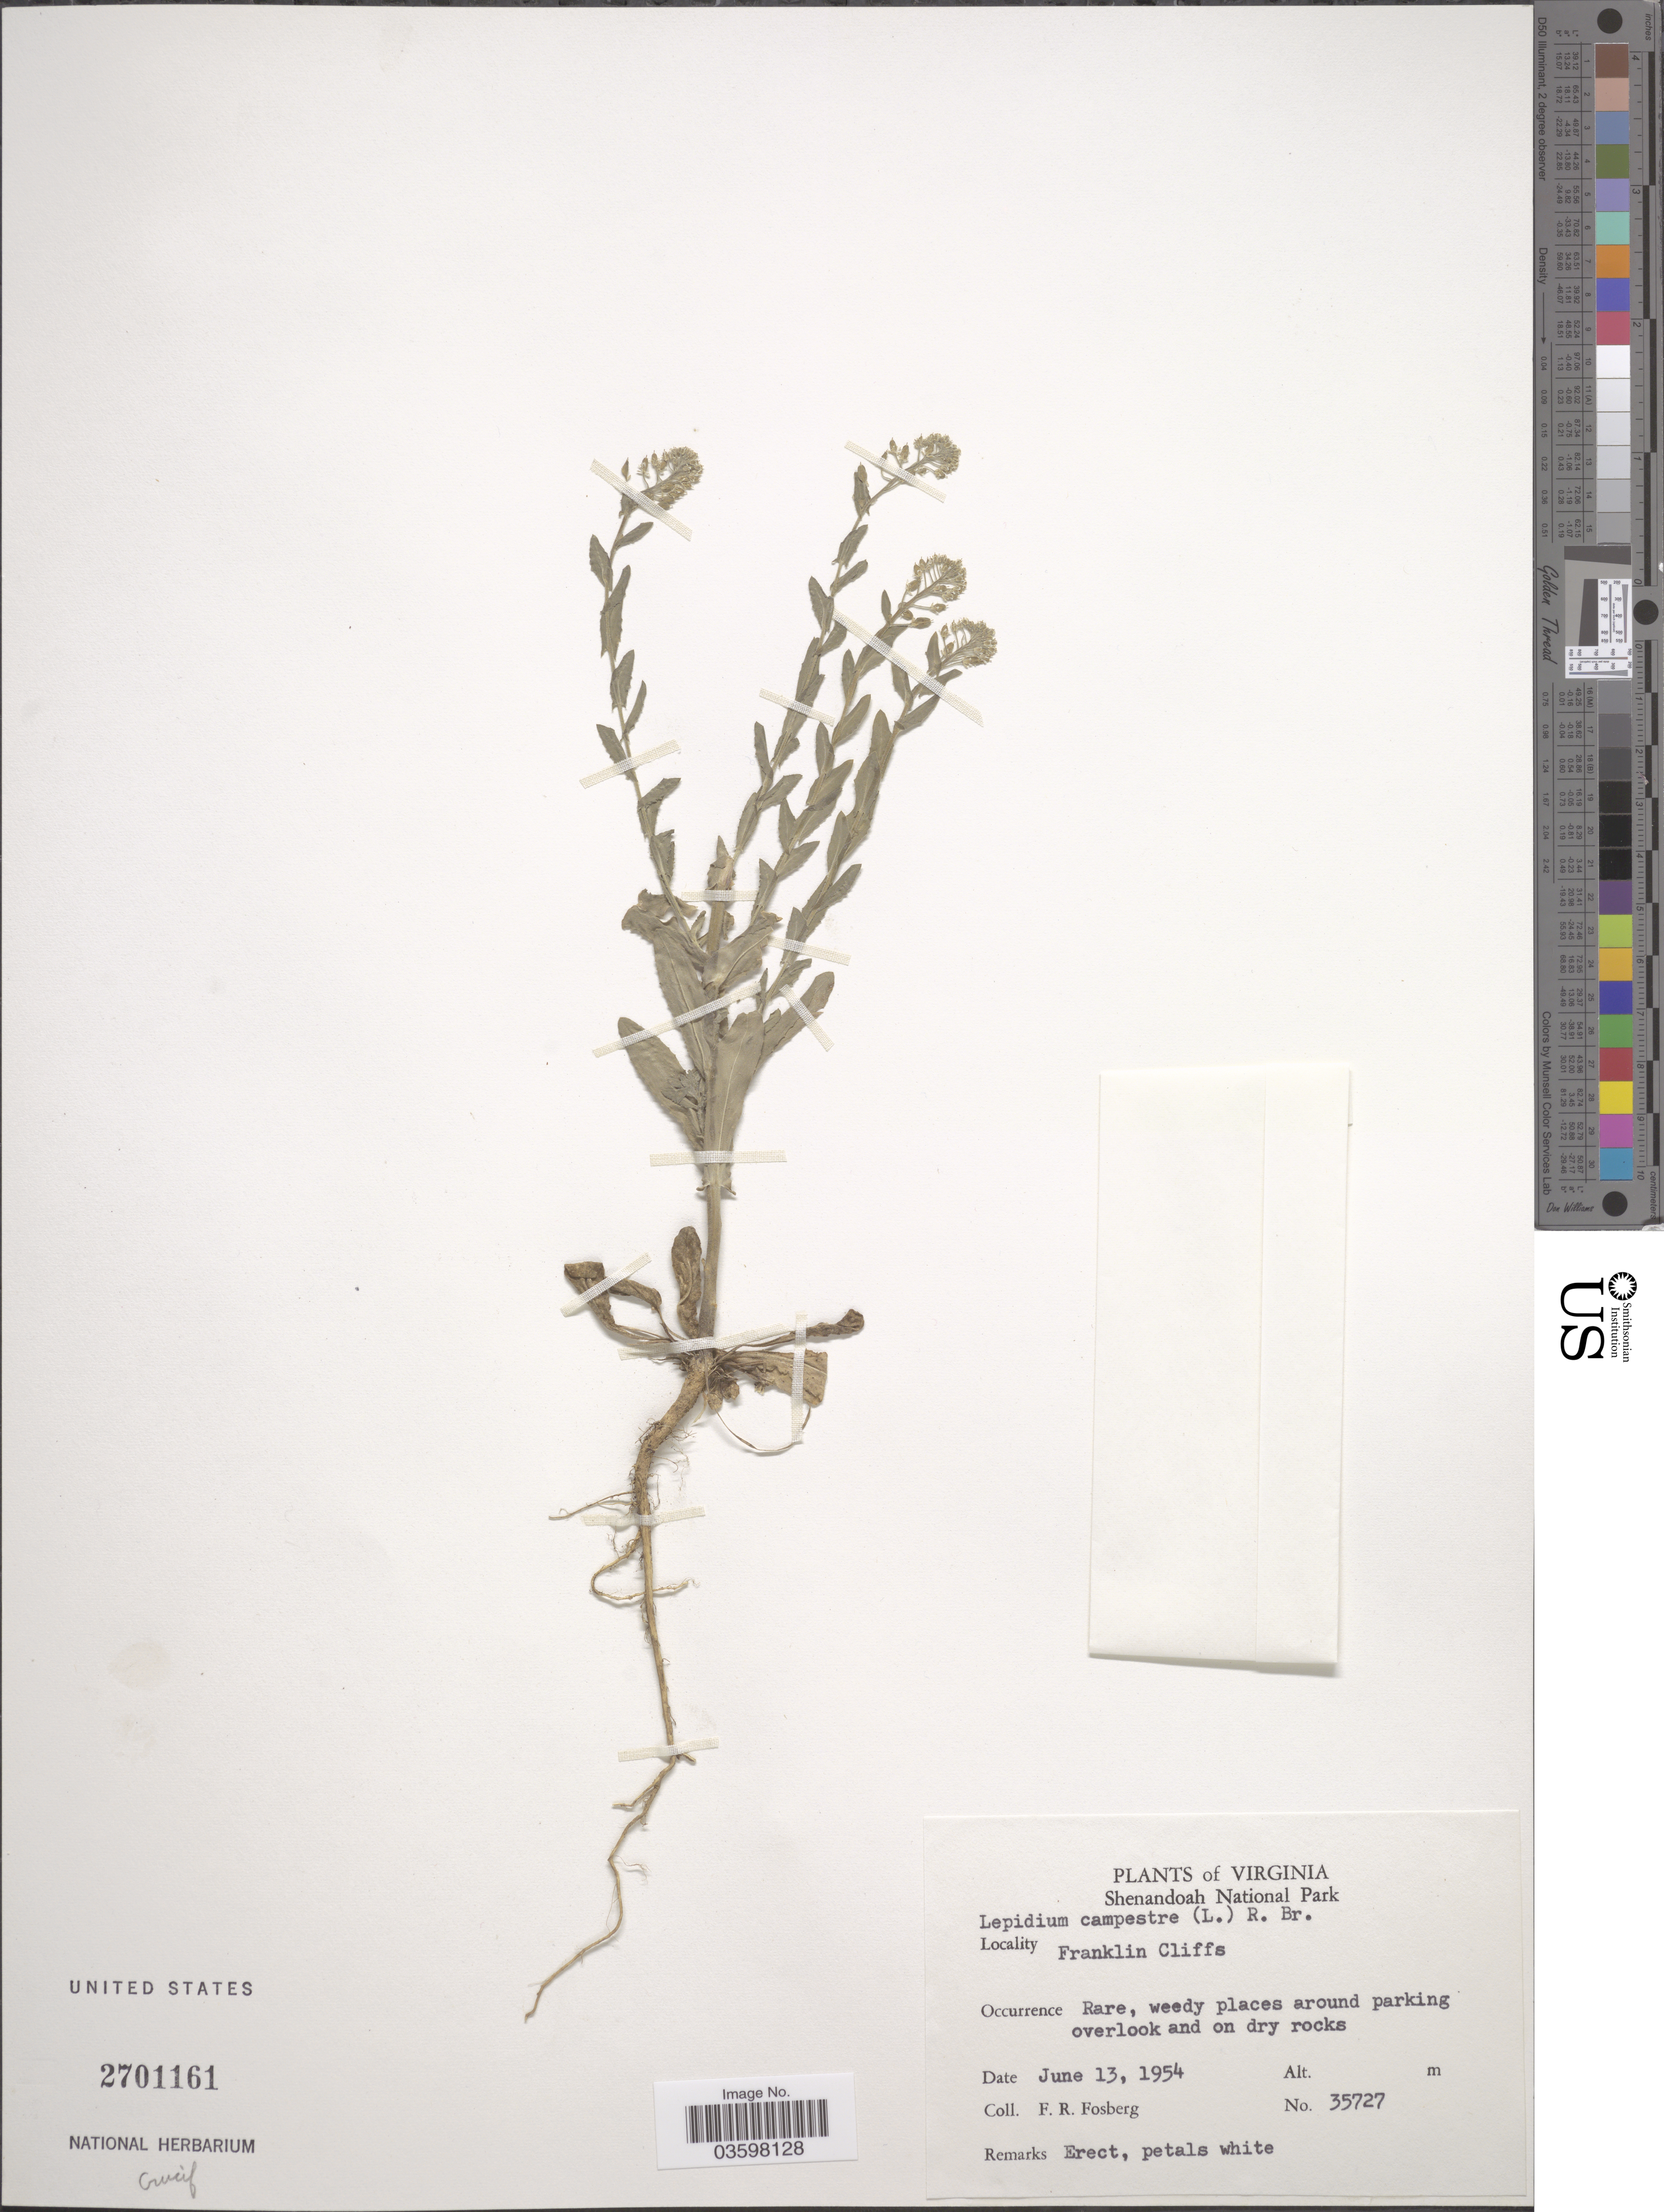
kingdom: Plantae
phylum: Tracheophyta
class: Magnoliopsida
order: Brassicales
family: Brassicaceae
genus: Lepidium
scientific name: Lepidium campestre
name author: (L.) W.T. Aiton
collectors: F. R. Fosberg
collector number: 35727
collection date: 1954-06-13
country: United States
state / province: Virginia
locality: Shenandoah National Park. Franklin Cliffs.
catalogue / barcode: US 2701161